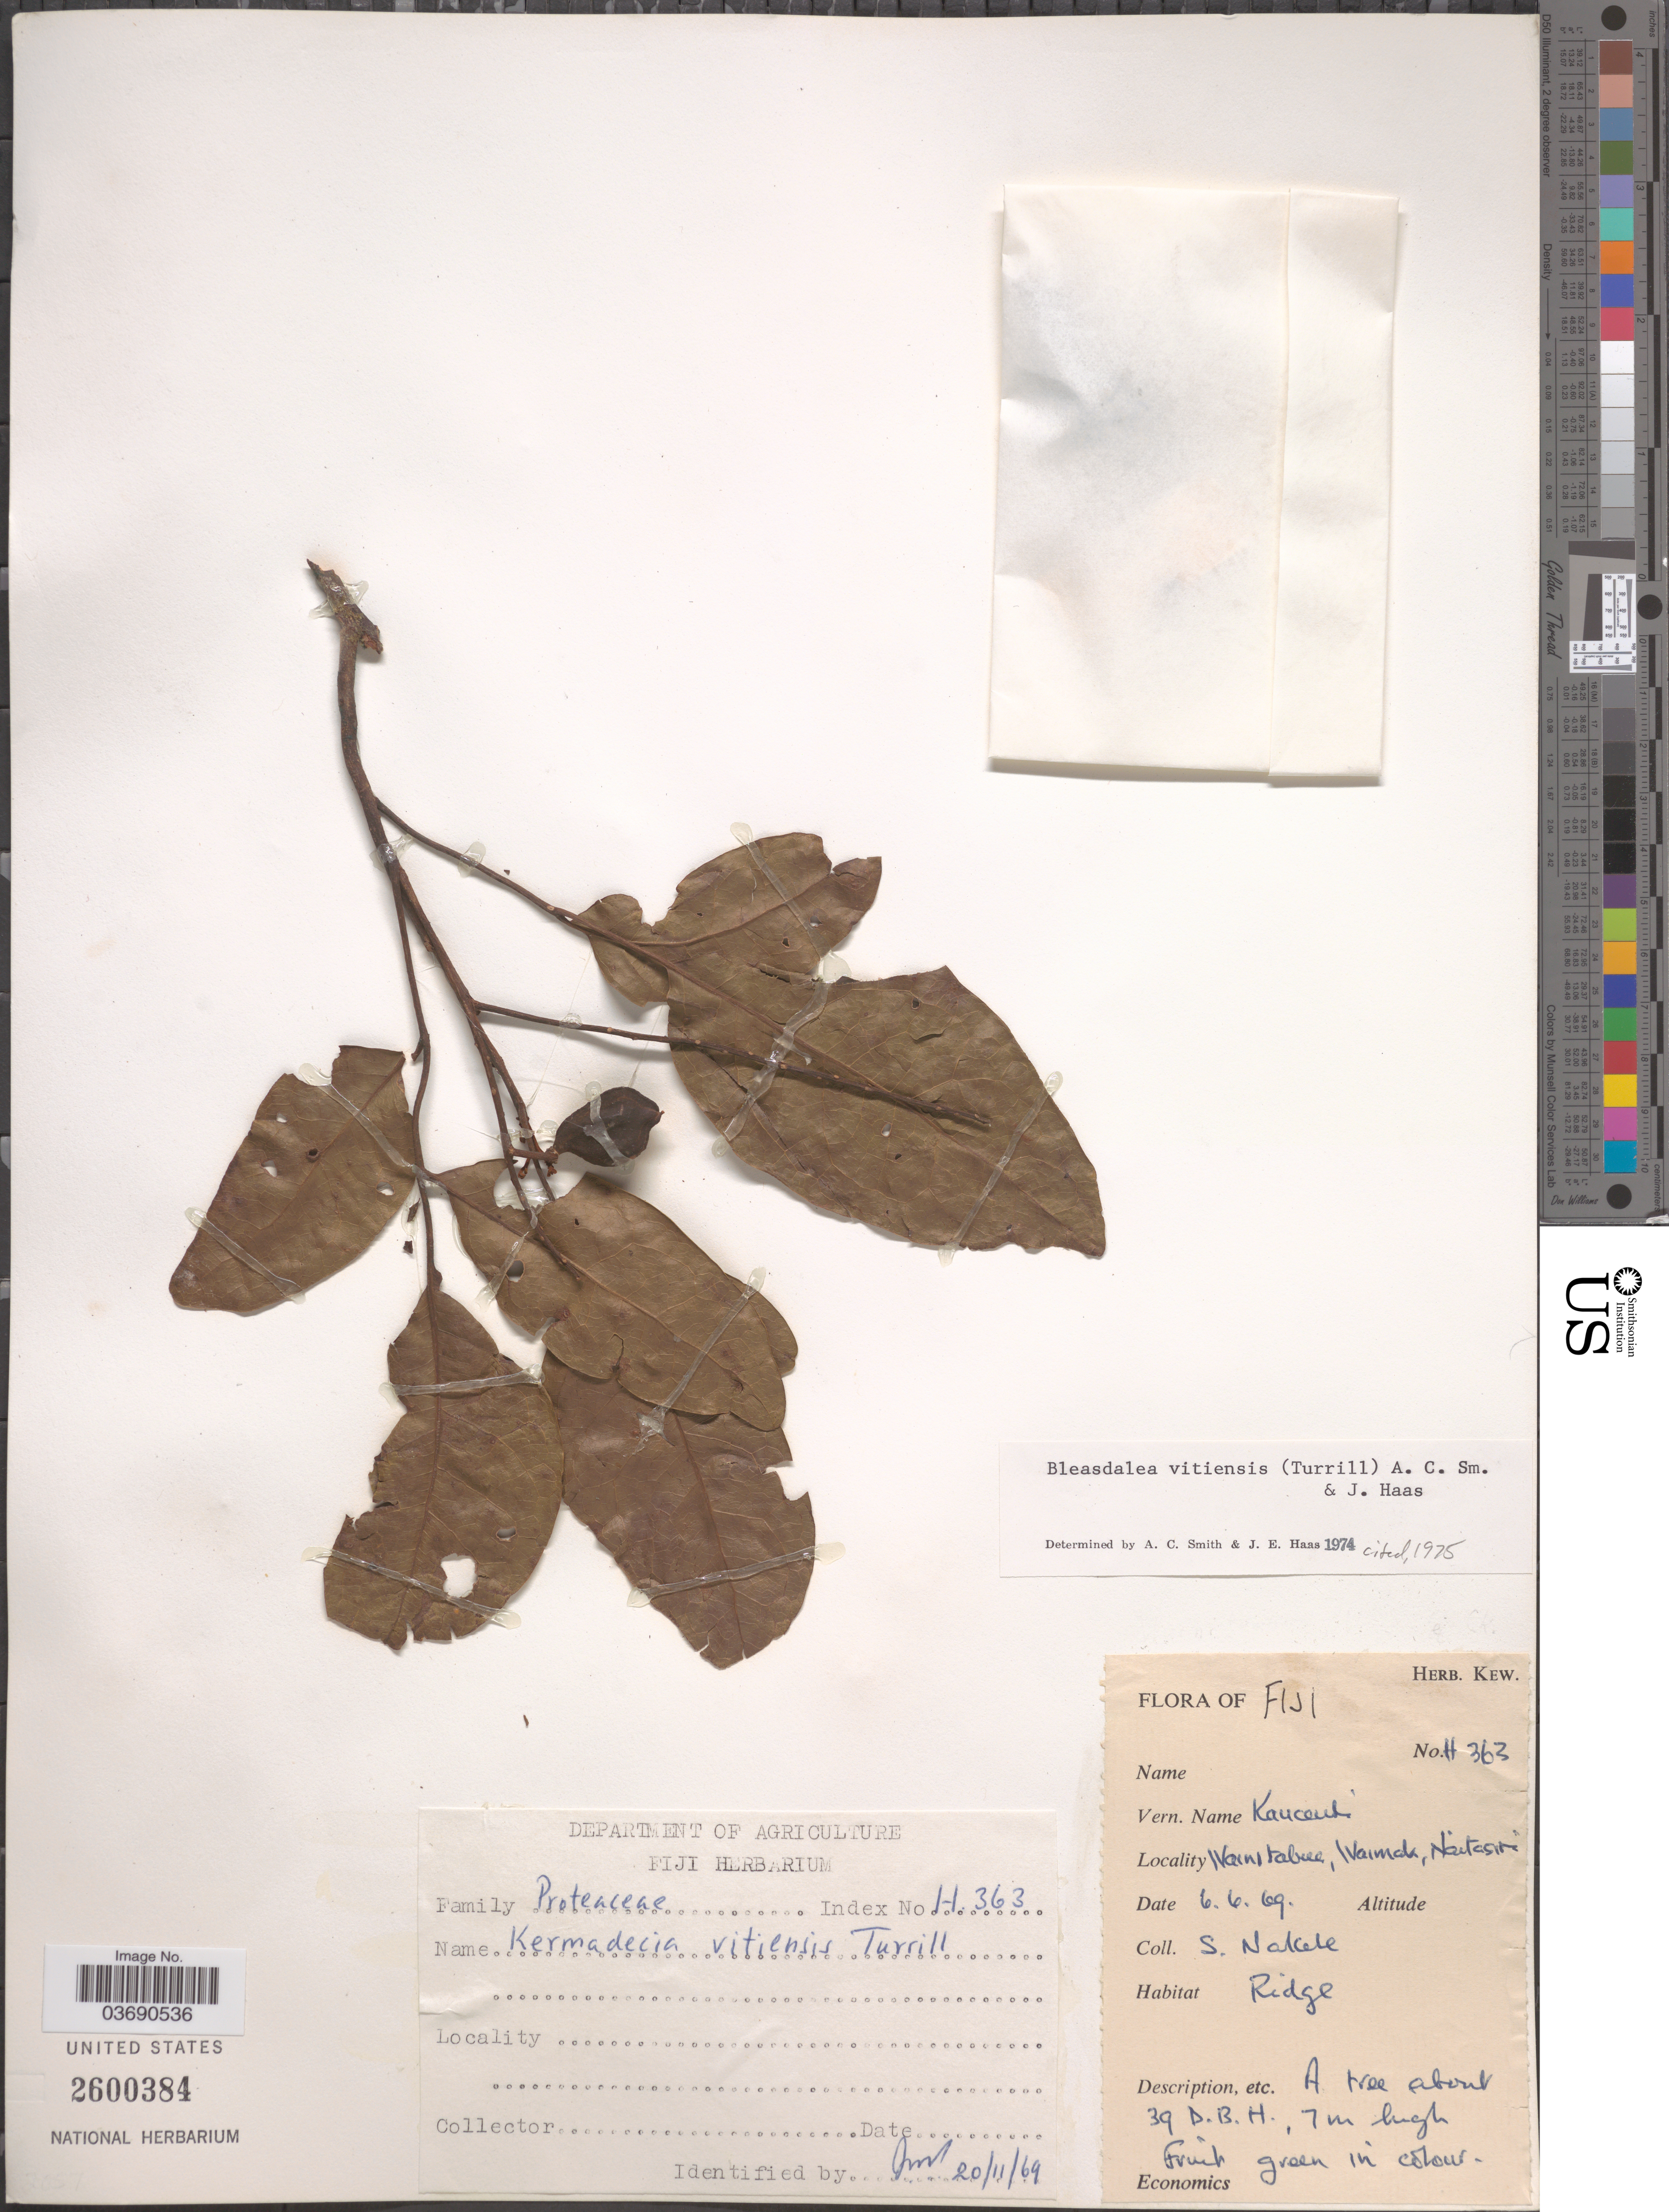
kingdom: Plantae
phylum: Tracheophyta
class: Magnoliopsida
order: Proteales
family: Proteaceae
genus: Turrillia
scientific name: Turrillia vitiensis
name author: (Turill) A.C. Sm.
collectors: S. Nakele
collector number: H 363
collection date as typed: Transcribed d/m/y: 6/6/69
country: Fiji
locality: Wainitabee, Waimak, Naitasiri.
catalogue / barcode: US 2600384